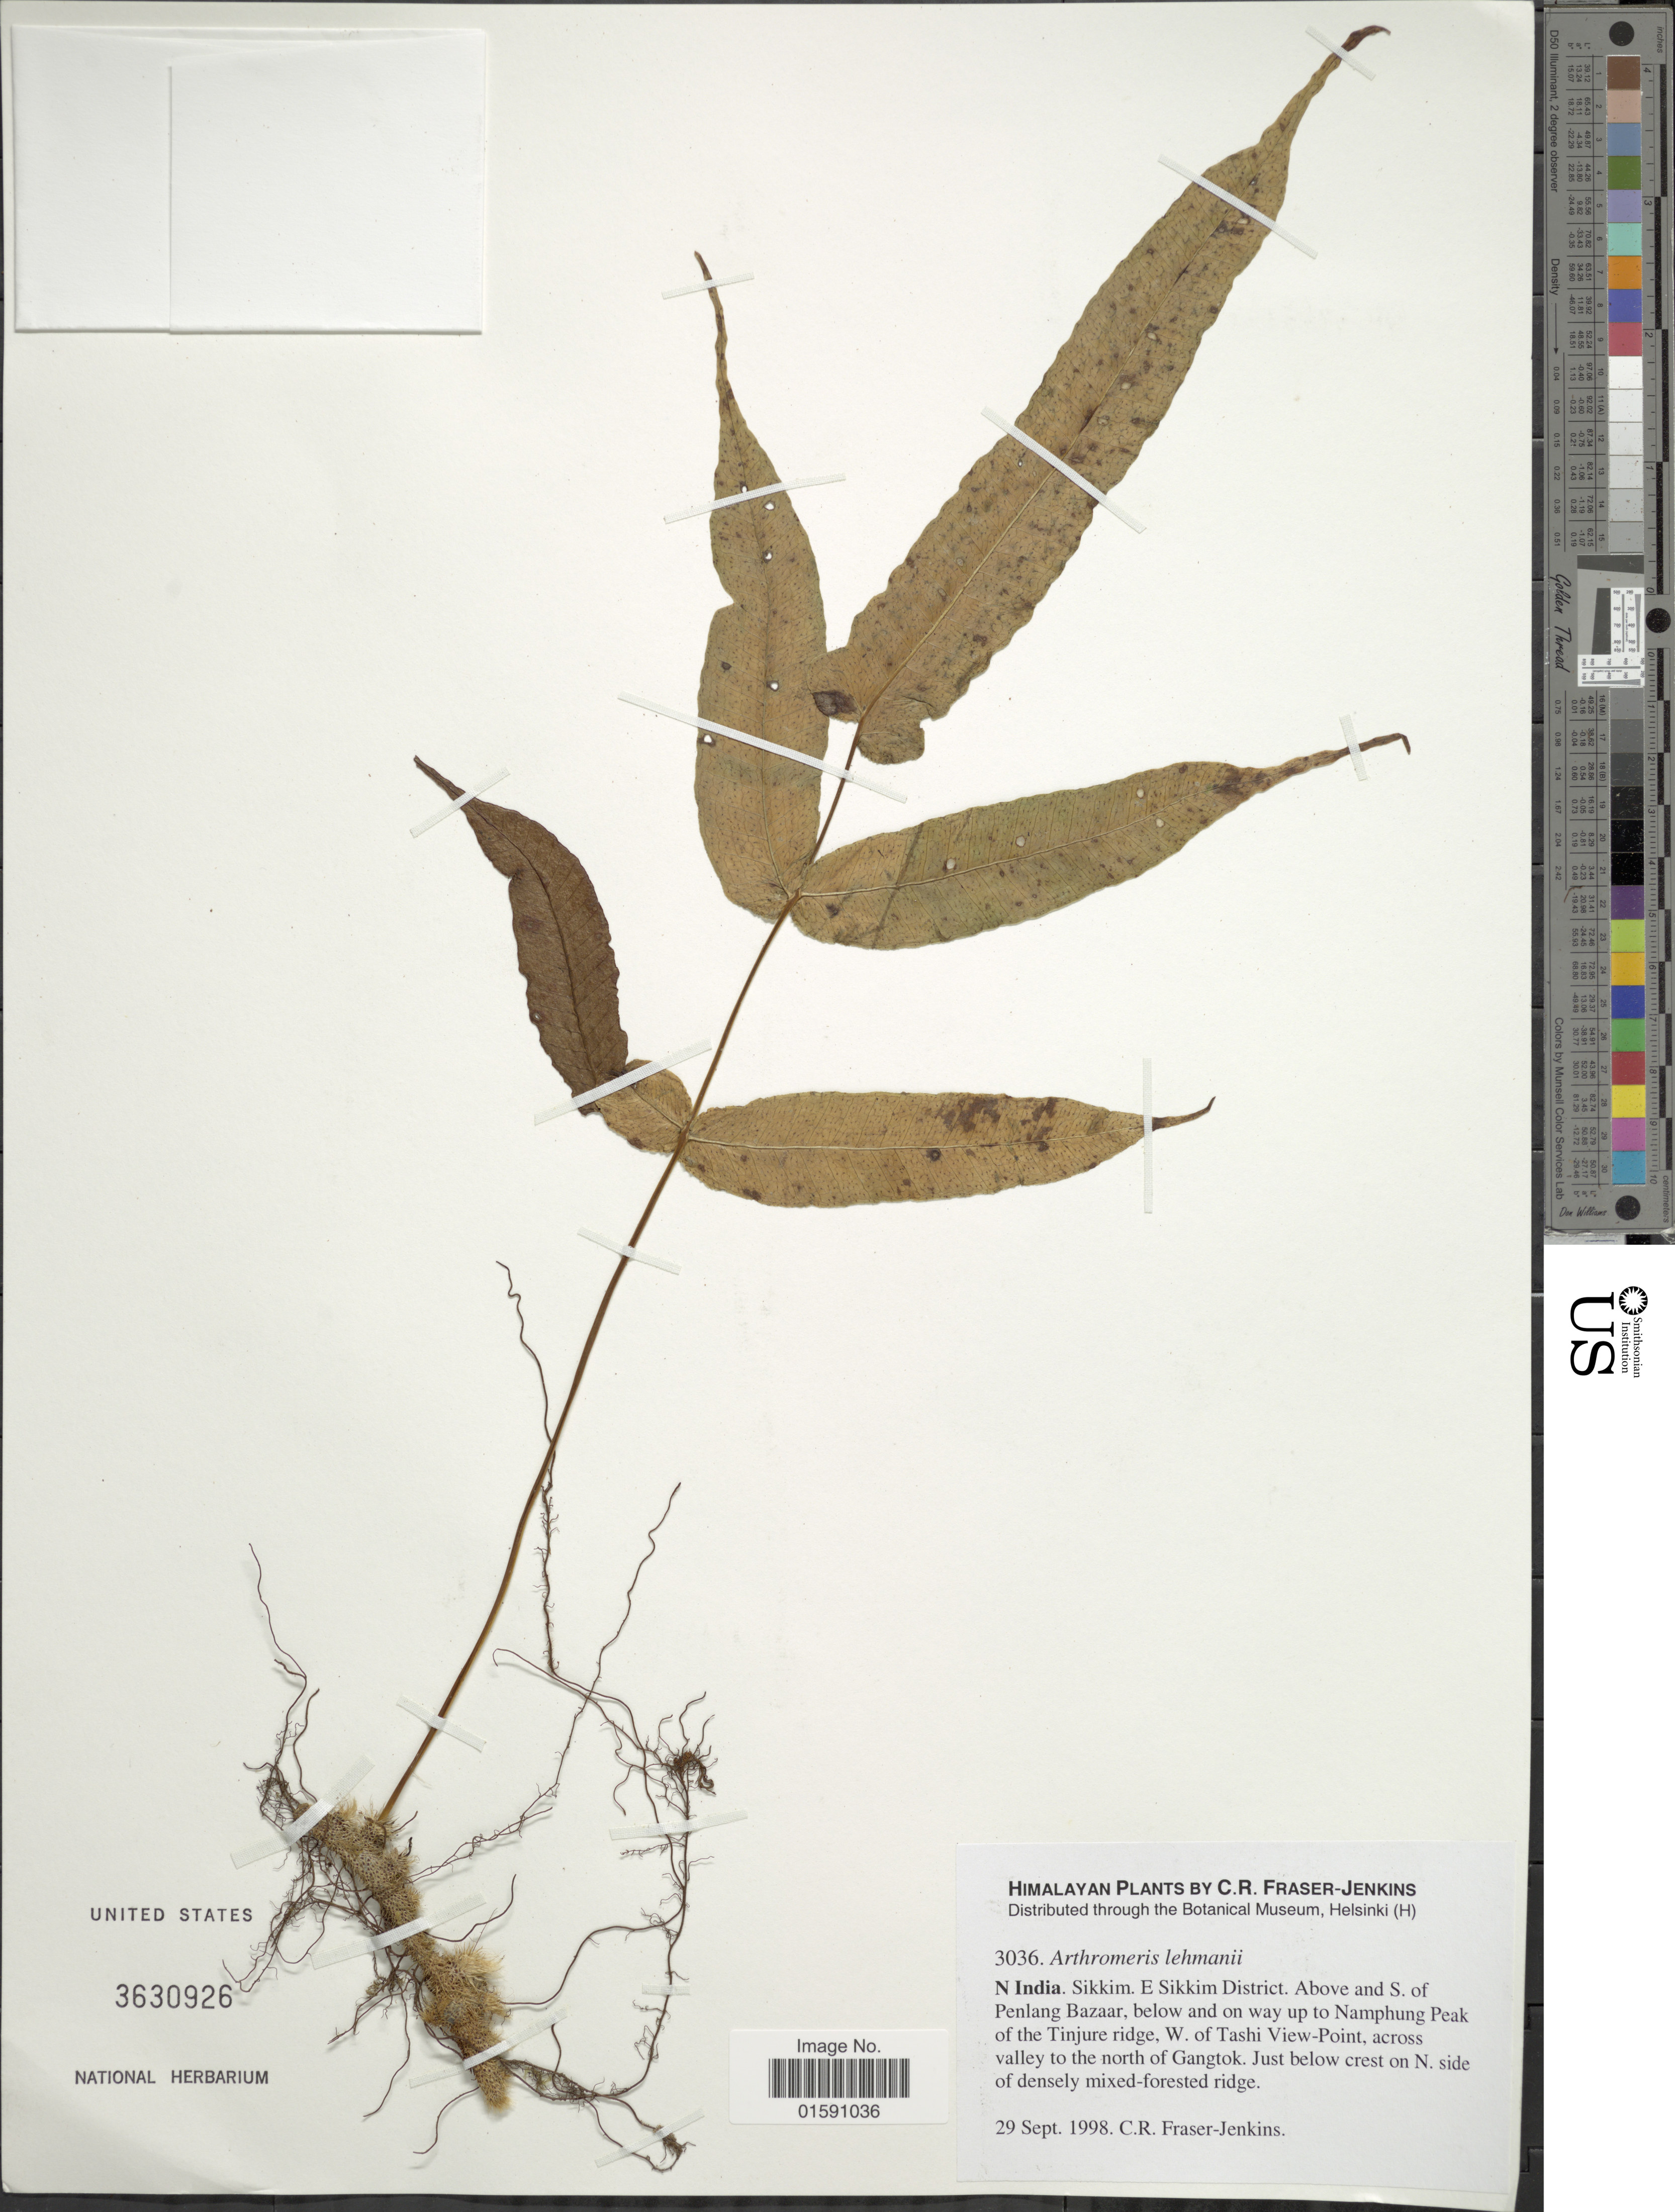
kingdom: Plantae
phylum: Tracheophyta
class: Polypodiopsida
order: Polypodiales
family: Polypodiaceae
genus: Arthromeris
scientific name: Arthromeris lehmannii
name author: (Mett.) Ching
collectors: C. R. Fraser-Jenkins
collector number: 3036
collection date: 1998-09-29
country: India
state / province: Sikkim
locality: N India. Sikkim. E Sikkim District. Above and S. of Penlang Bazaar, below and way up to Namphung Peak of the Tinjure ridge, W. of Tashi View-point, across valley to the north of Gangtok, just below crest on N. side of densely mixed-forested ridge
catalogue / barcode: US 3630926